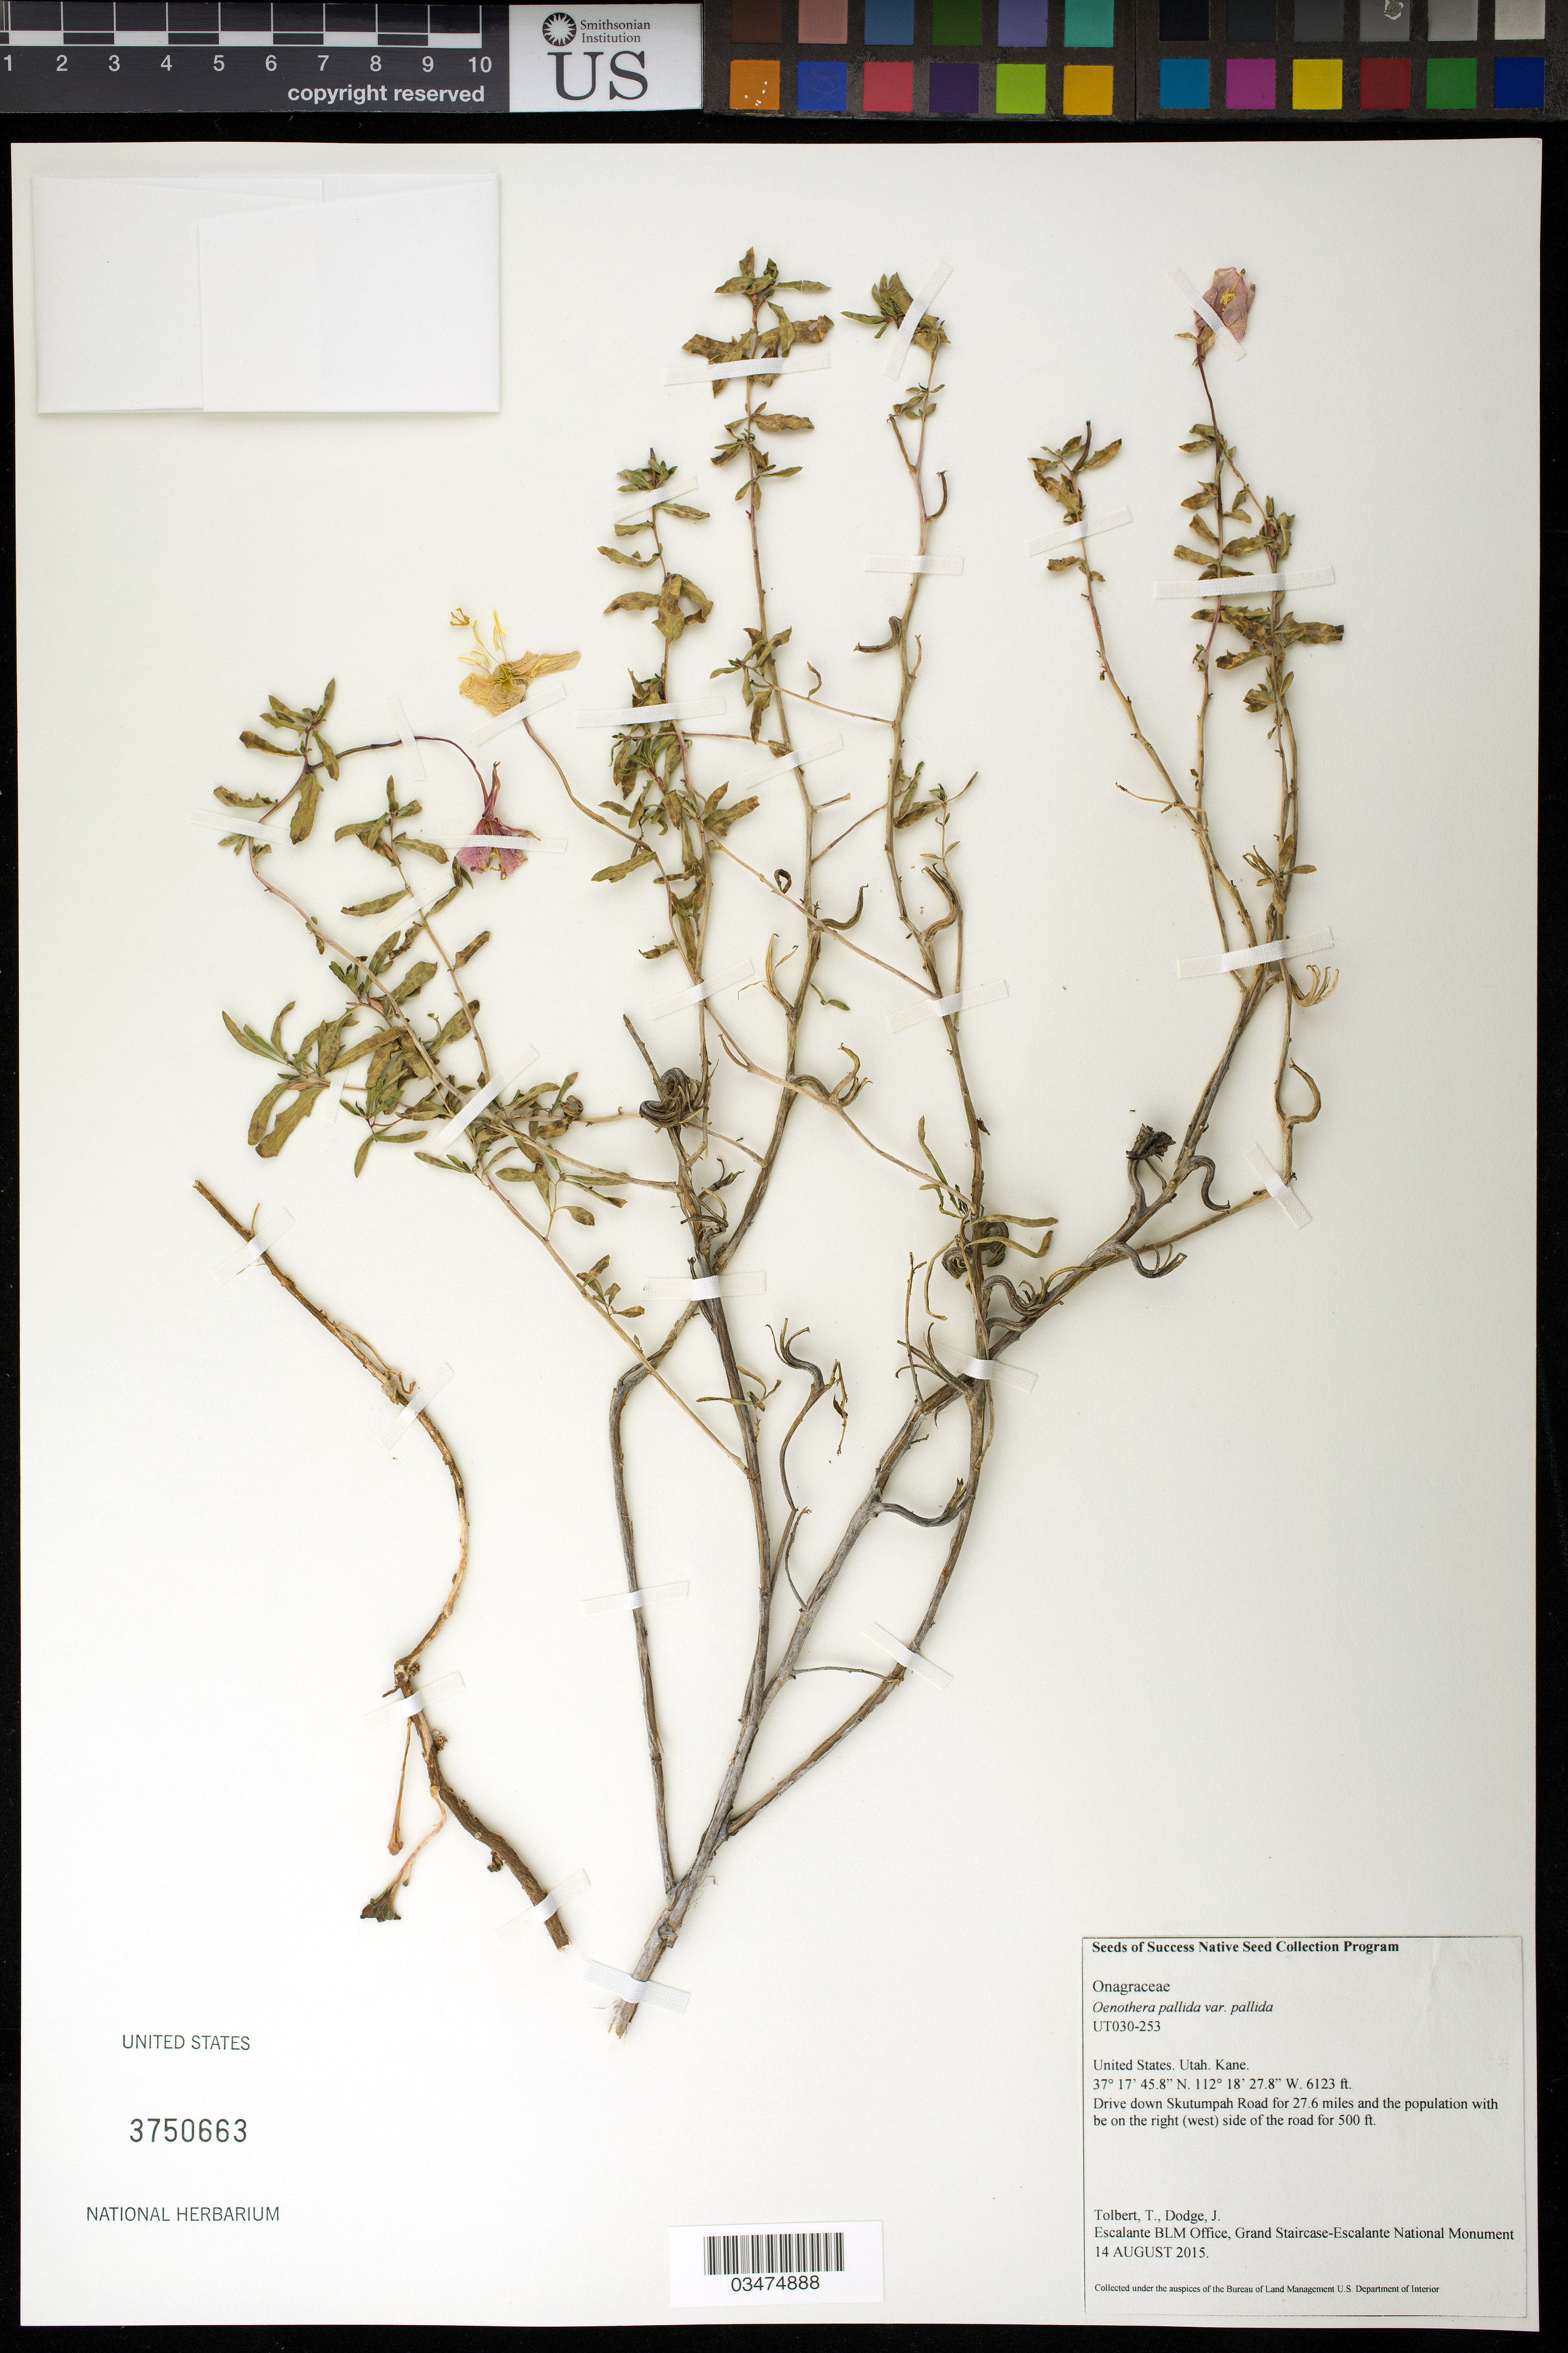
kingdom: Plantae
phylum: Tracheophyta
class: Magnoliopsida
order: Myrtales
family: Onagraceae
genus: Oenothera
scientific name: Oenothera pallida var. pallida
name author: Lindl.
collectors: T. Tolbert & J. Dodge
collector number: UT030-253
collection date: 2015-08-14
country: United States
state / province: Utah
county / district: Kane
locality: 27.6 mi. on Skutumpah Road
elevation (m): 1866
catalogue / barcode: US 3750663